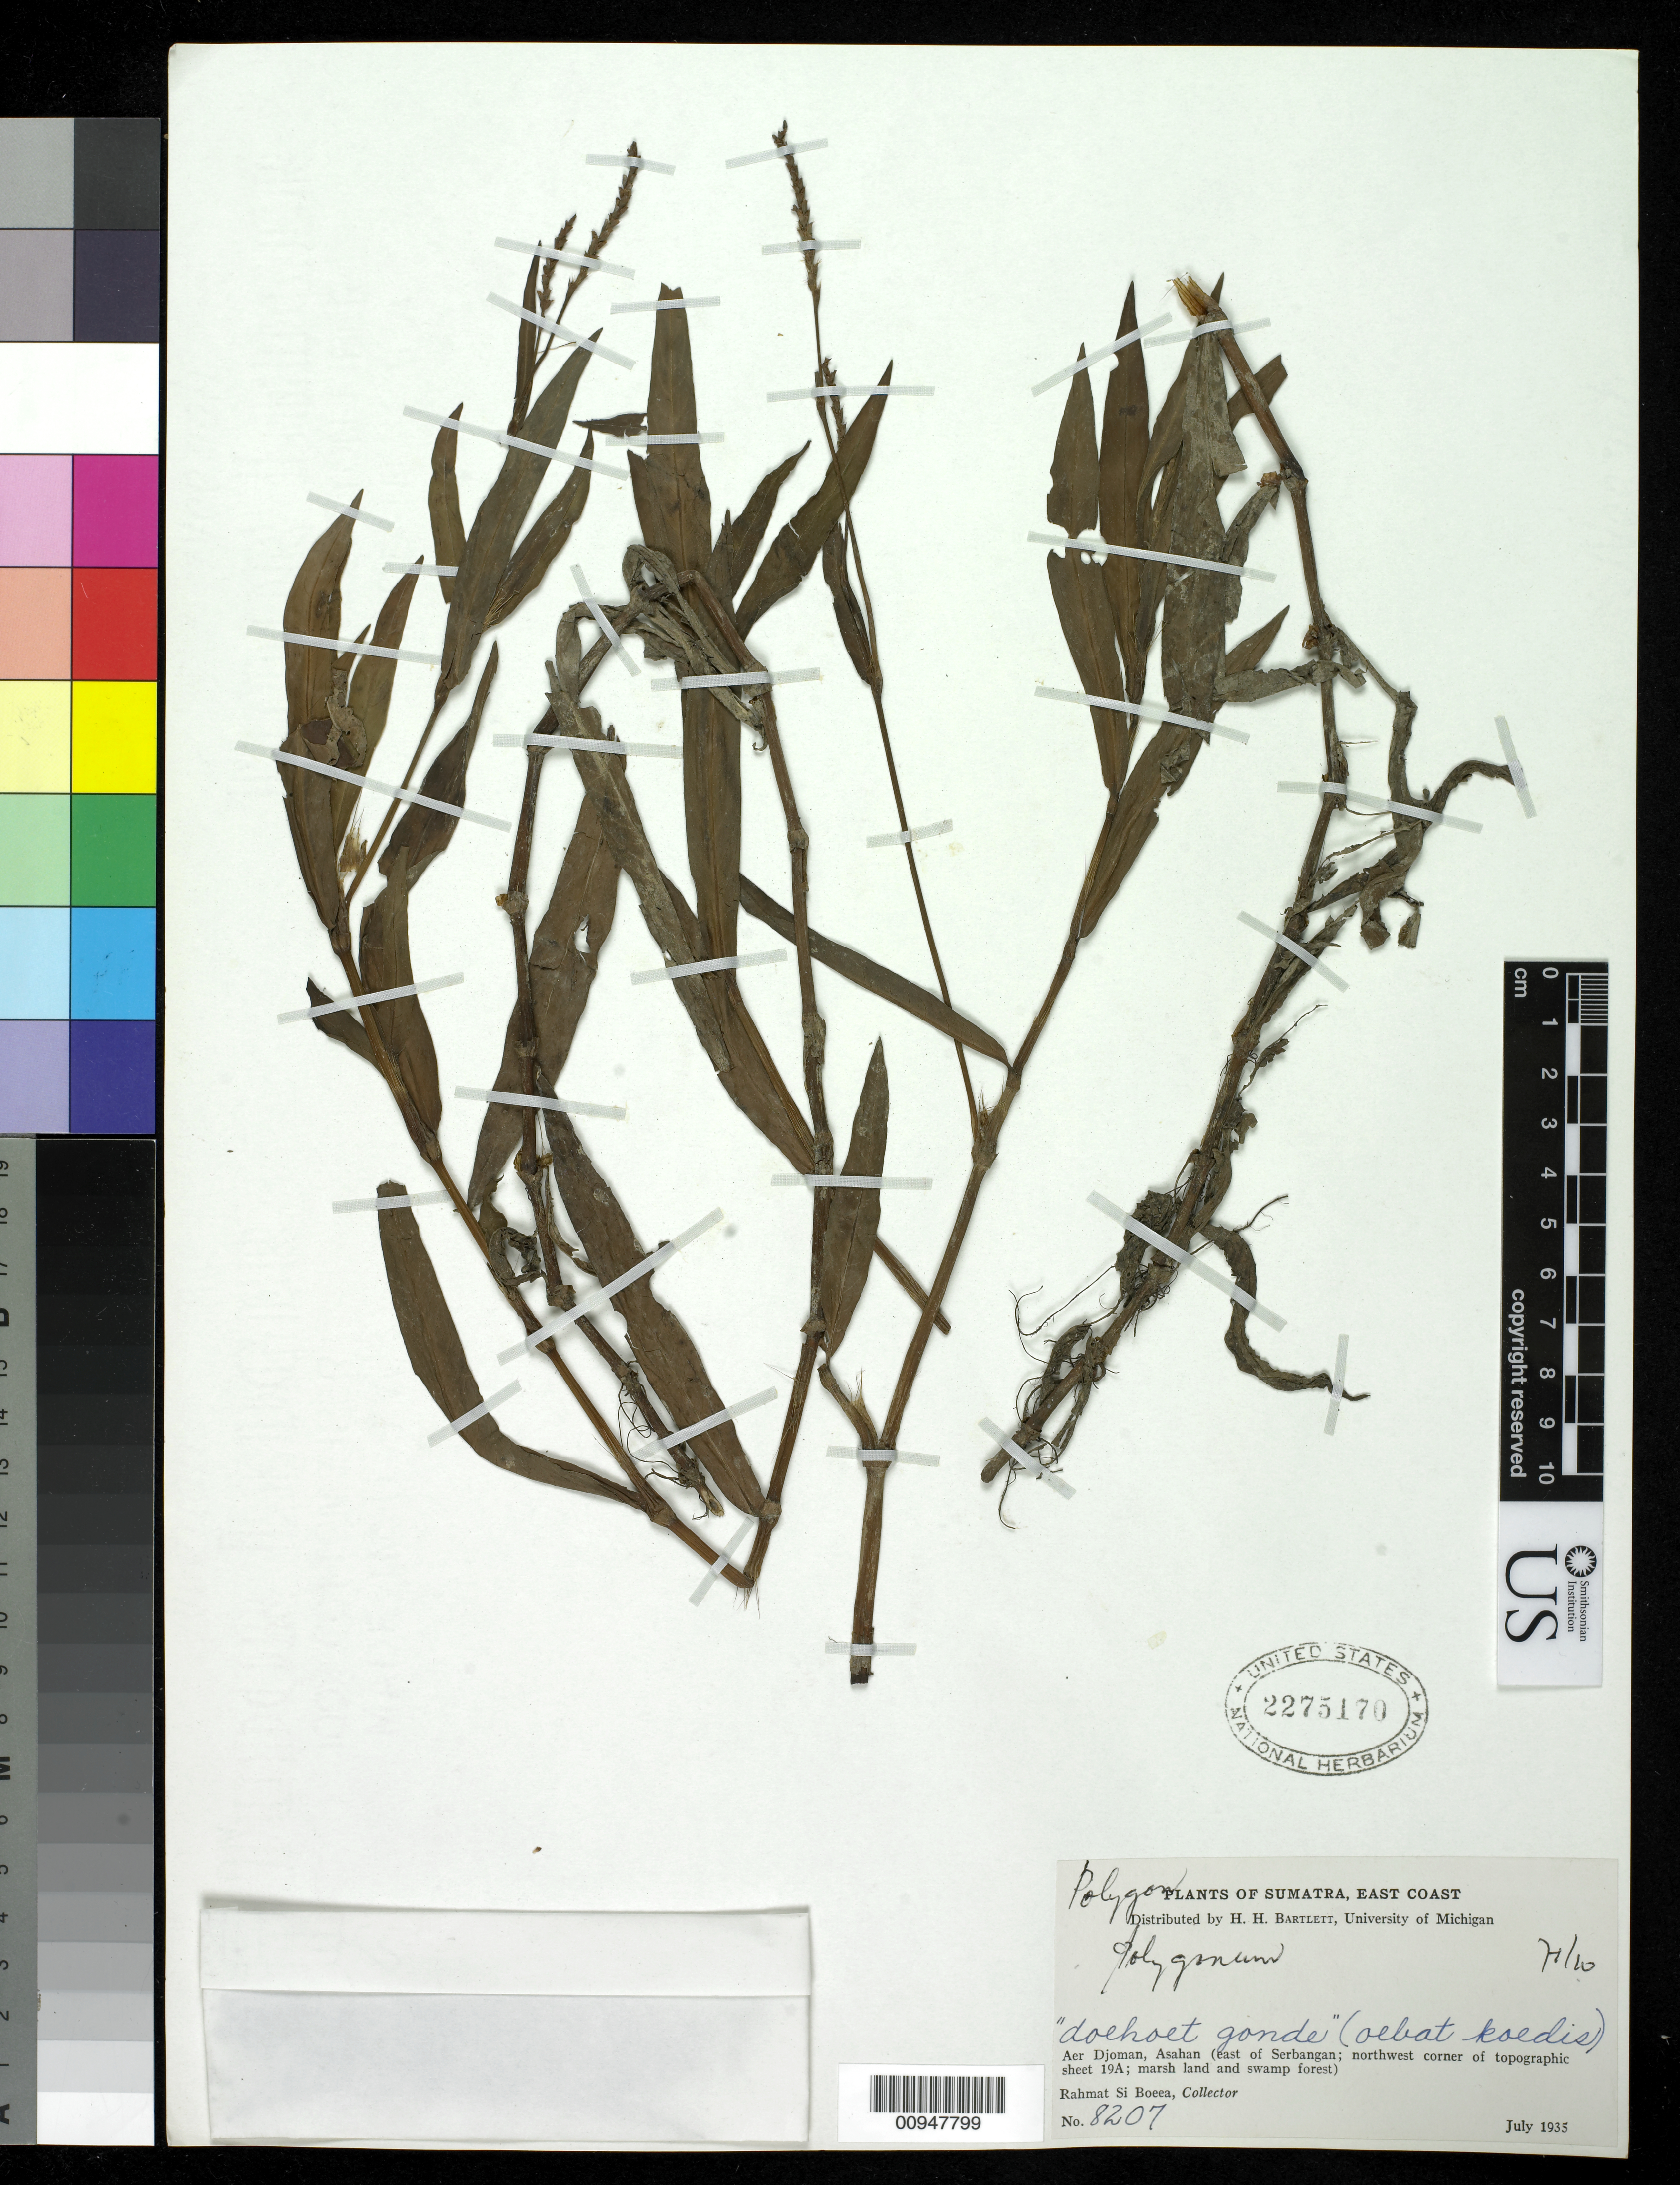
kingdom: Plantae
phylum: Tracheophyta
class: Magnoliopsida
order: Caryophyllales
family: Polygonaceae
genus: Persicaria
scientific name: Persicaria sp.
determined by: Wagner, W. L., (BOT), Smithsonian Institution - National Museum of Natural History (UNITED STATES)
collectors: Rahmat Si Boeea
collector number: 8207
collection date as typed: Jul 1935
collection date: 1935-07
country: Indonesia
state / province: Sumatra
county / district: Aceh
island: Sumatra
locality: Aer Djoman, Asahan (east of Serbangan).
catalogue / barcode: US 2275170